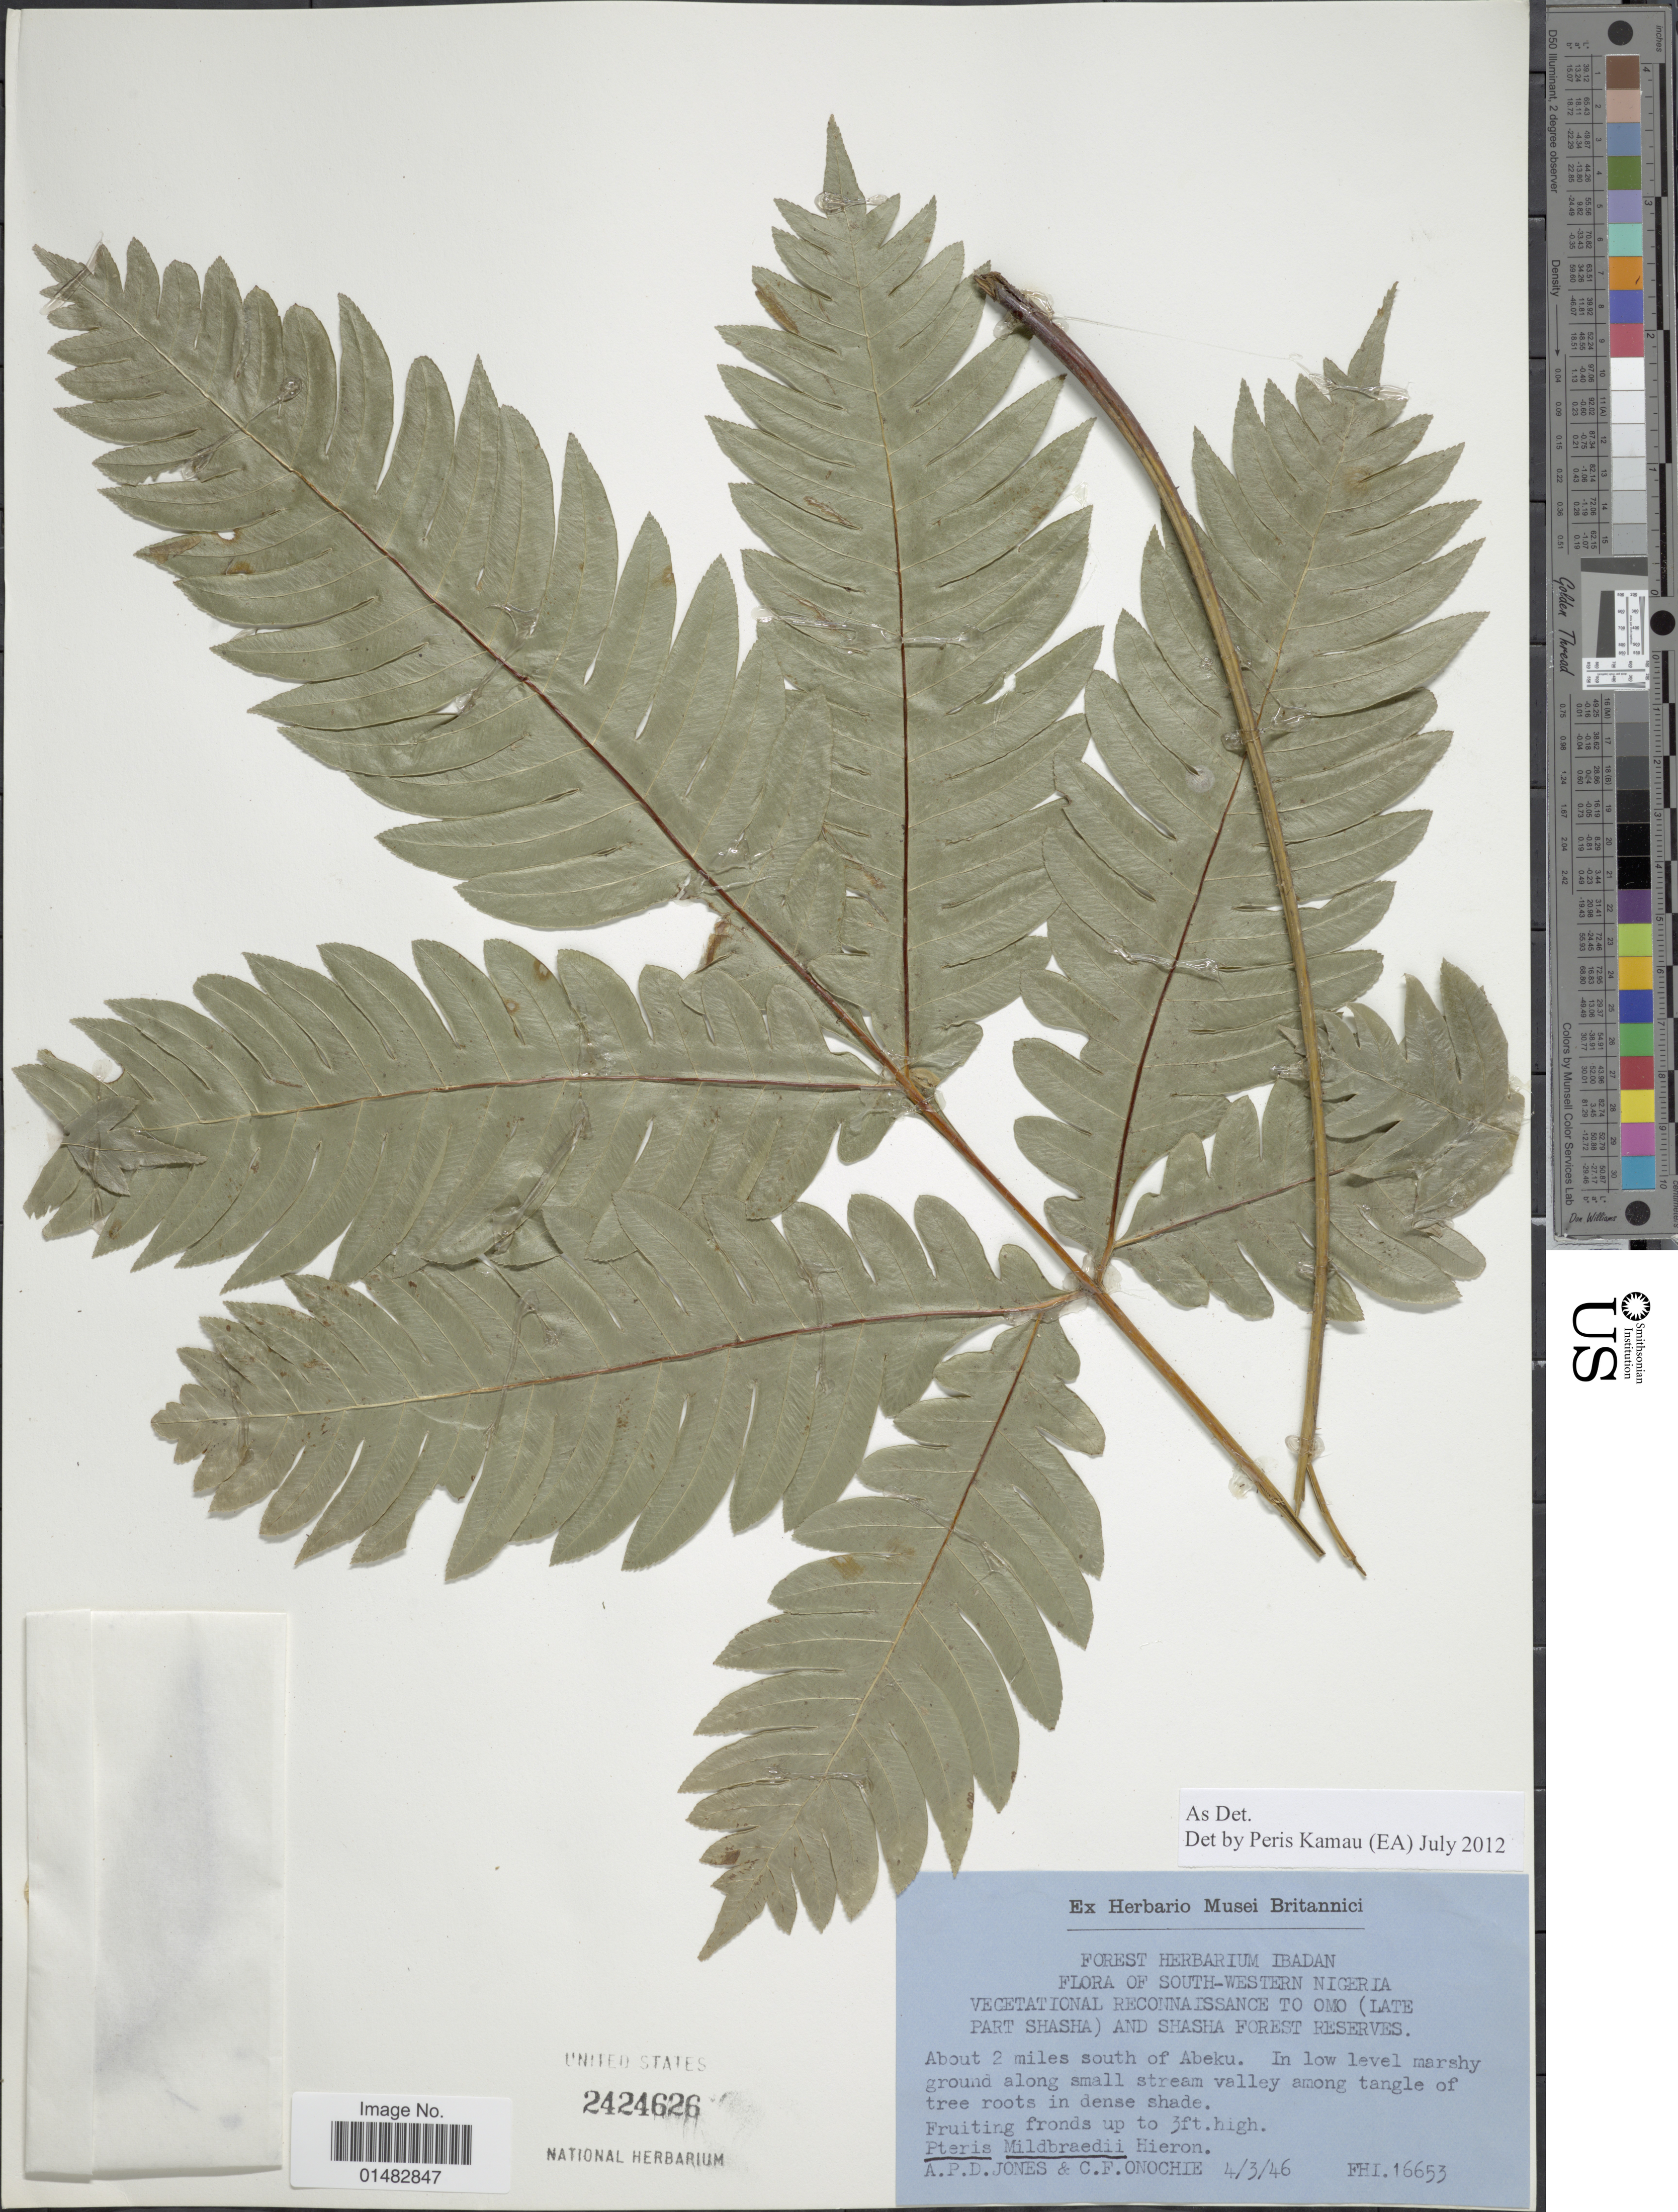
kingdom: Plantae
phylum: Tracheophyta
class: Polypodiopsida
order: Polypodiales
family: Pteridaceae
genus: Pteris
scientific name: Pteris mildbraedii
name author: Hieron.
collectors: A. P. Jones & C. Onochie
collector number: FHI.16653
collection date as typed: Transcribed d/m/y: 4/3/46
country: Nigeria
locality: South-Western Nigeria, Vecetational Reconnaissance to Omo (Late Part shasha) and Shasha Forest Reserves, About 2 miles south of Abeku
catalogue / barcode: US 2424626